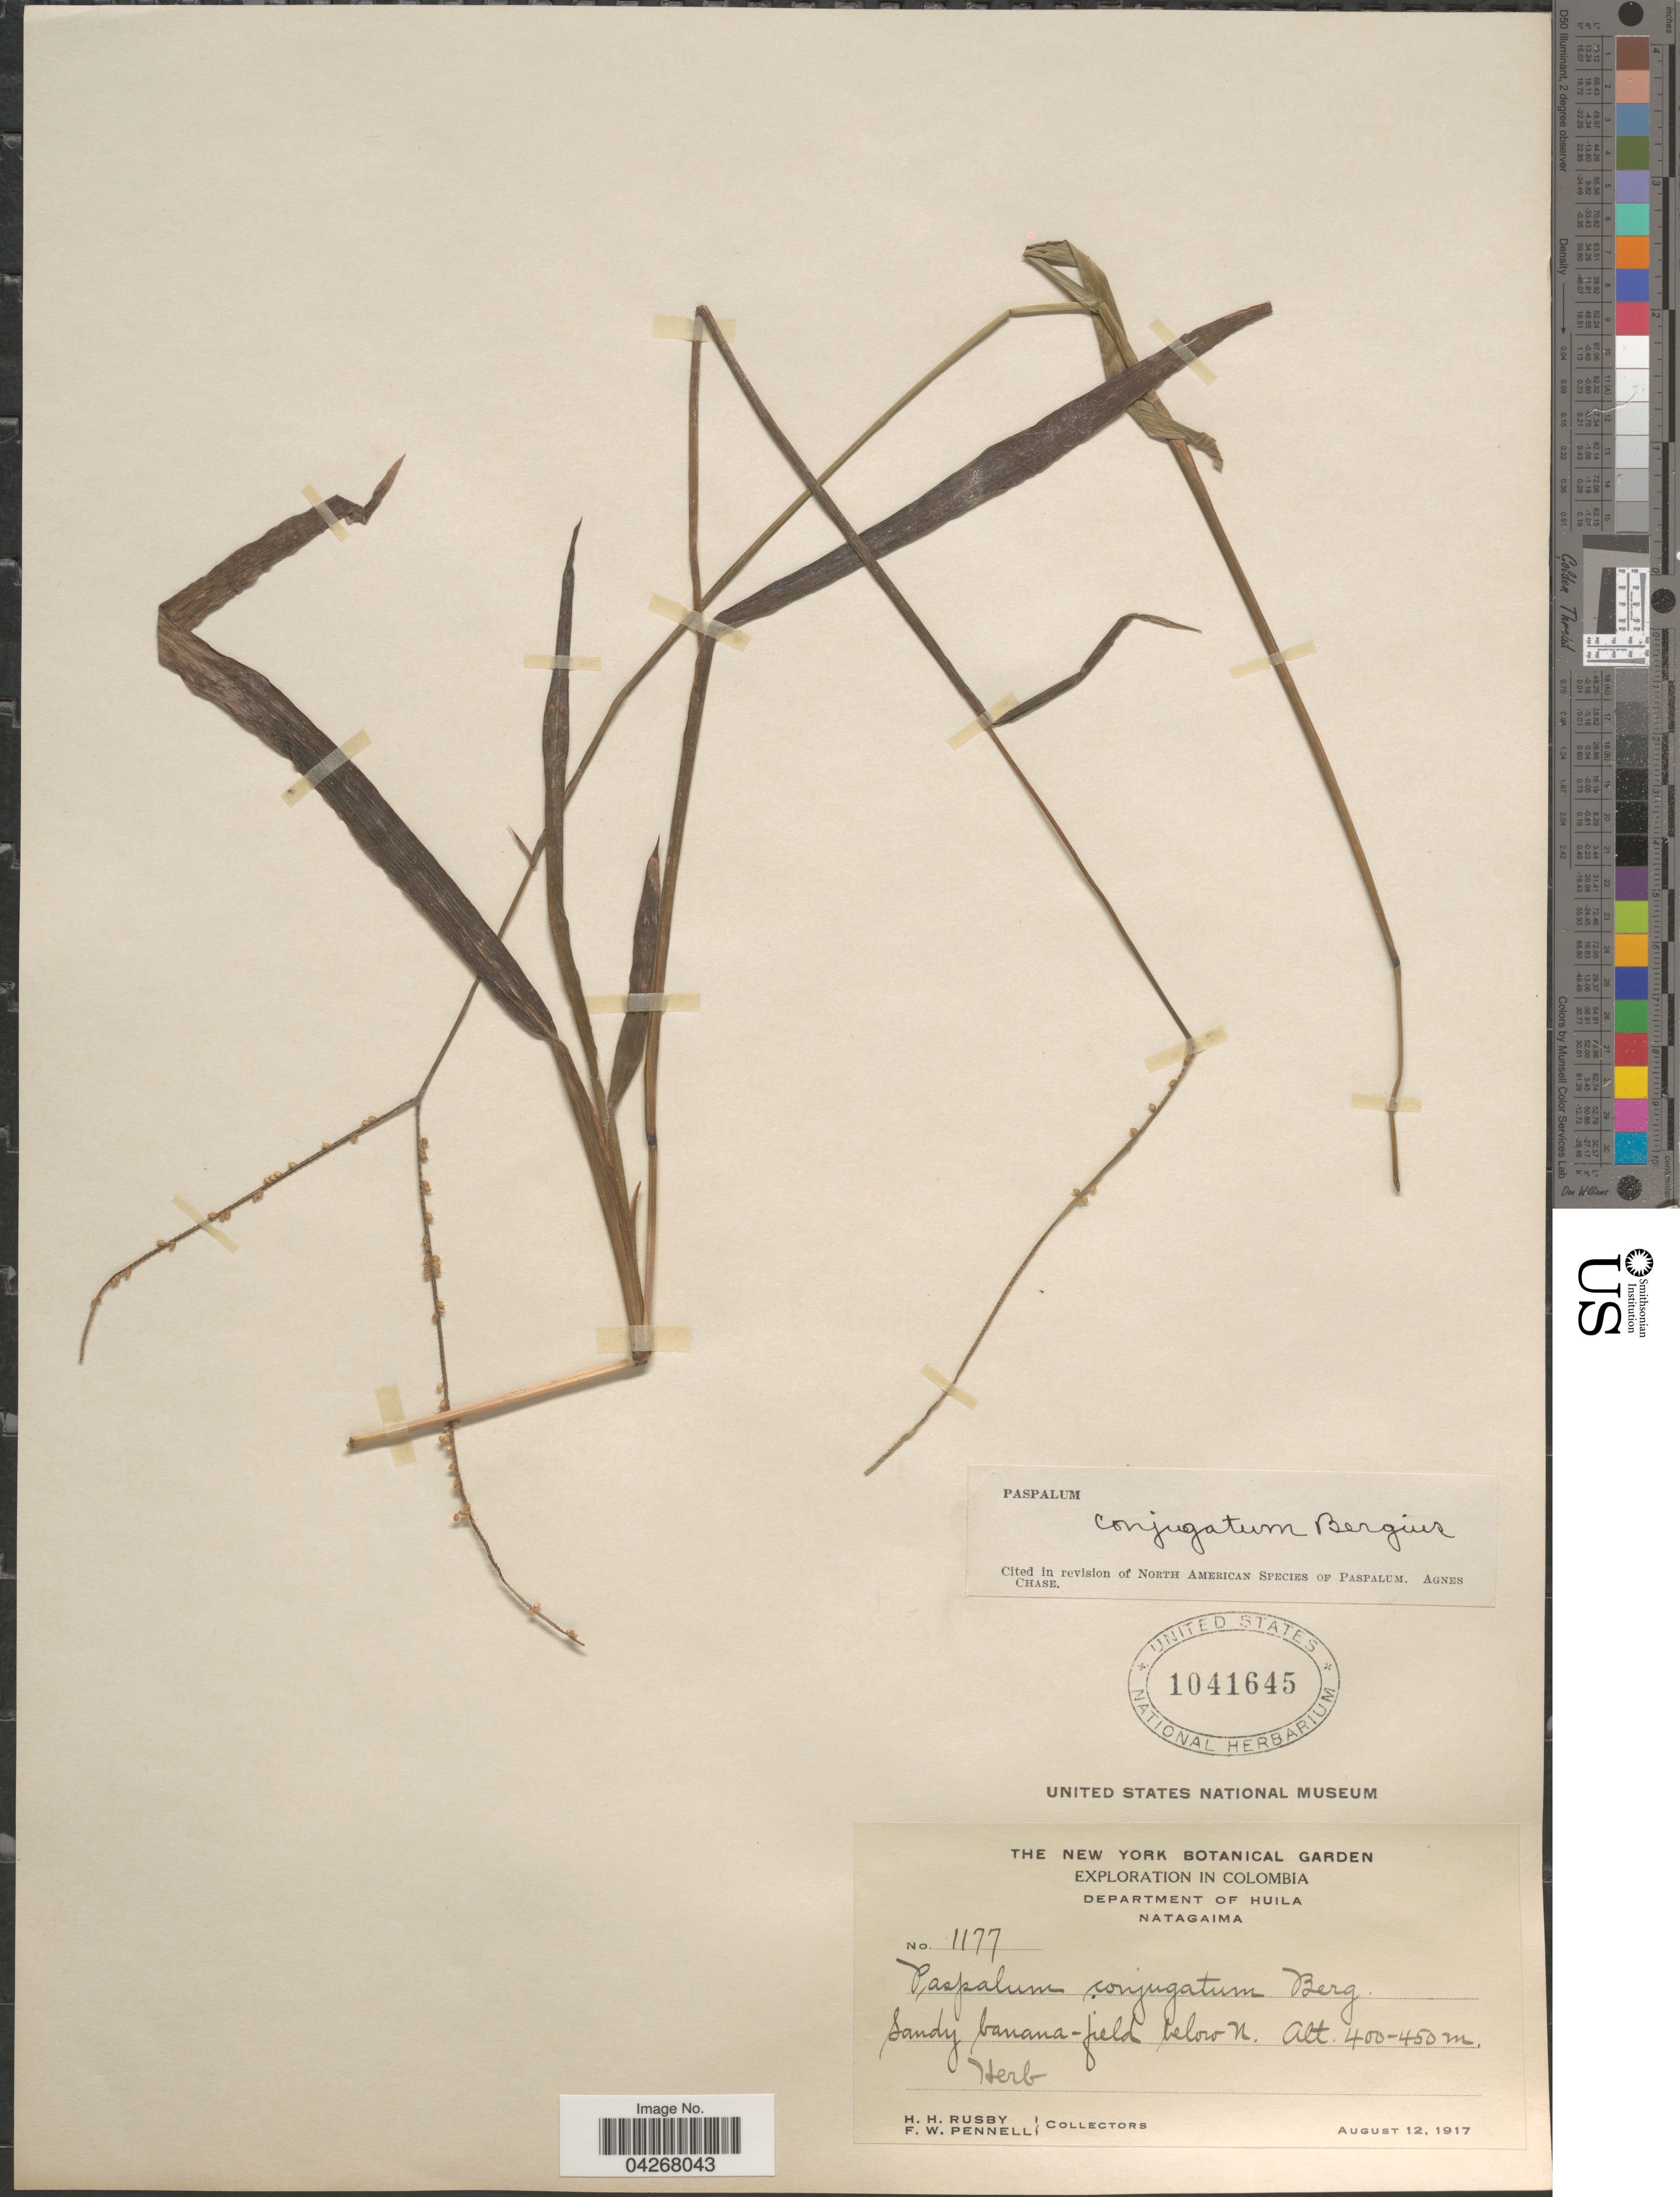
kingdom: Plantae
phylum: Tracheophyta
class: Liliopsida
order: Poales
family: Poaceae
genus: Paspalum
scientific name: Paspalum conjugatum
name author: P.J. Bergius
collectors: H. H. Rusby & F. W. Pennell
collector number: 1177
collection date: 1917-08-12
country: Colombia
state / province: Huila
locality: Exploration in Colombia. Department of Huila. Natagaima. Sandy banana-field below N.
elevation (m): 400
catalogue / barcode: US 1041645